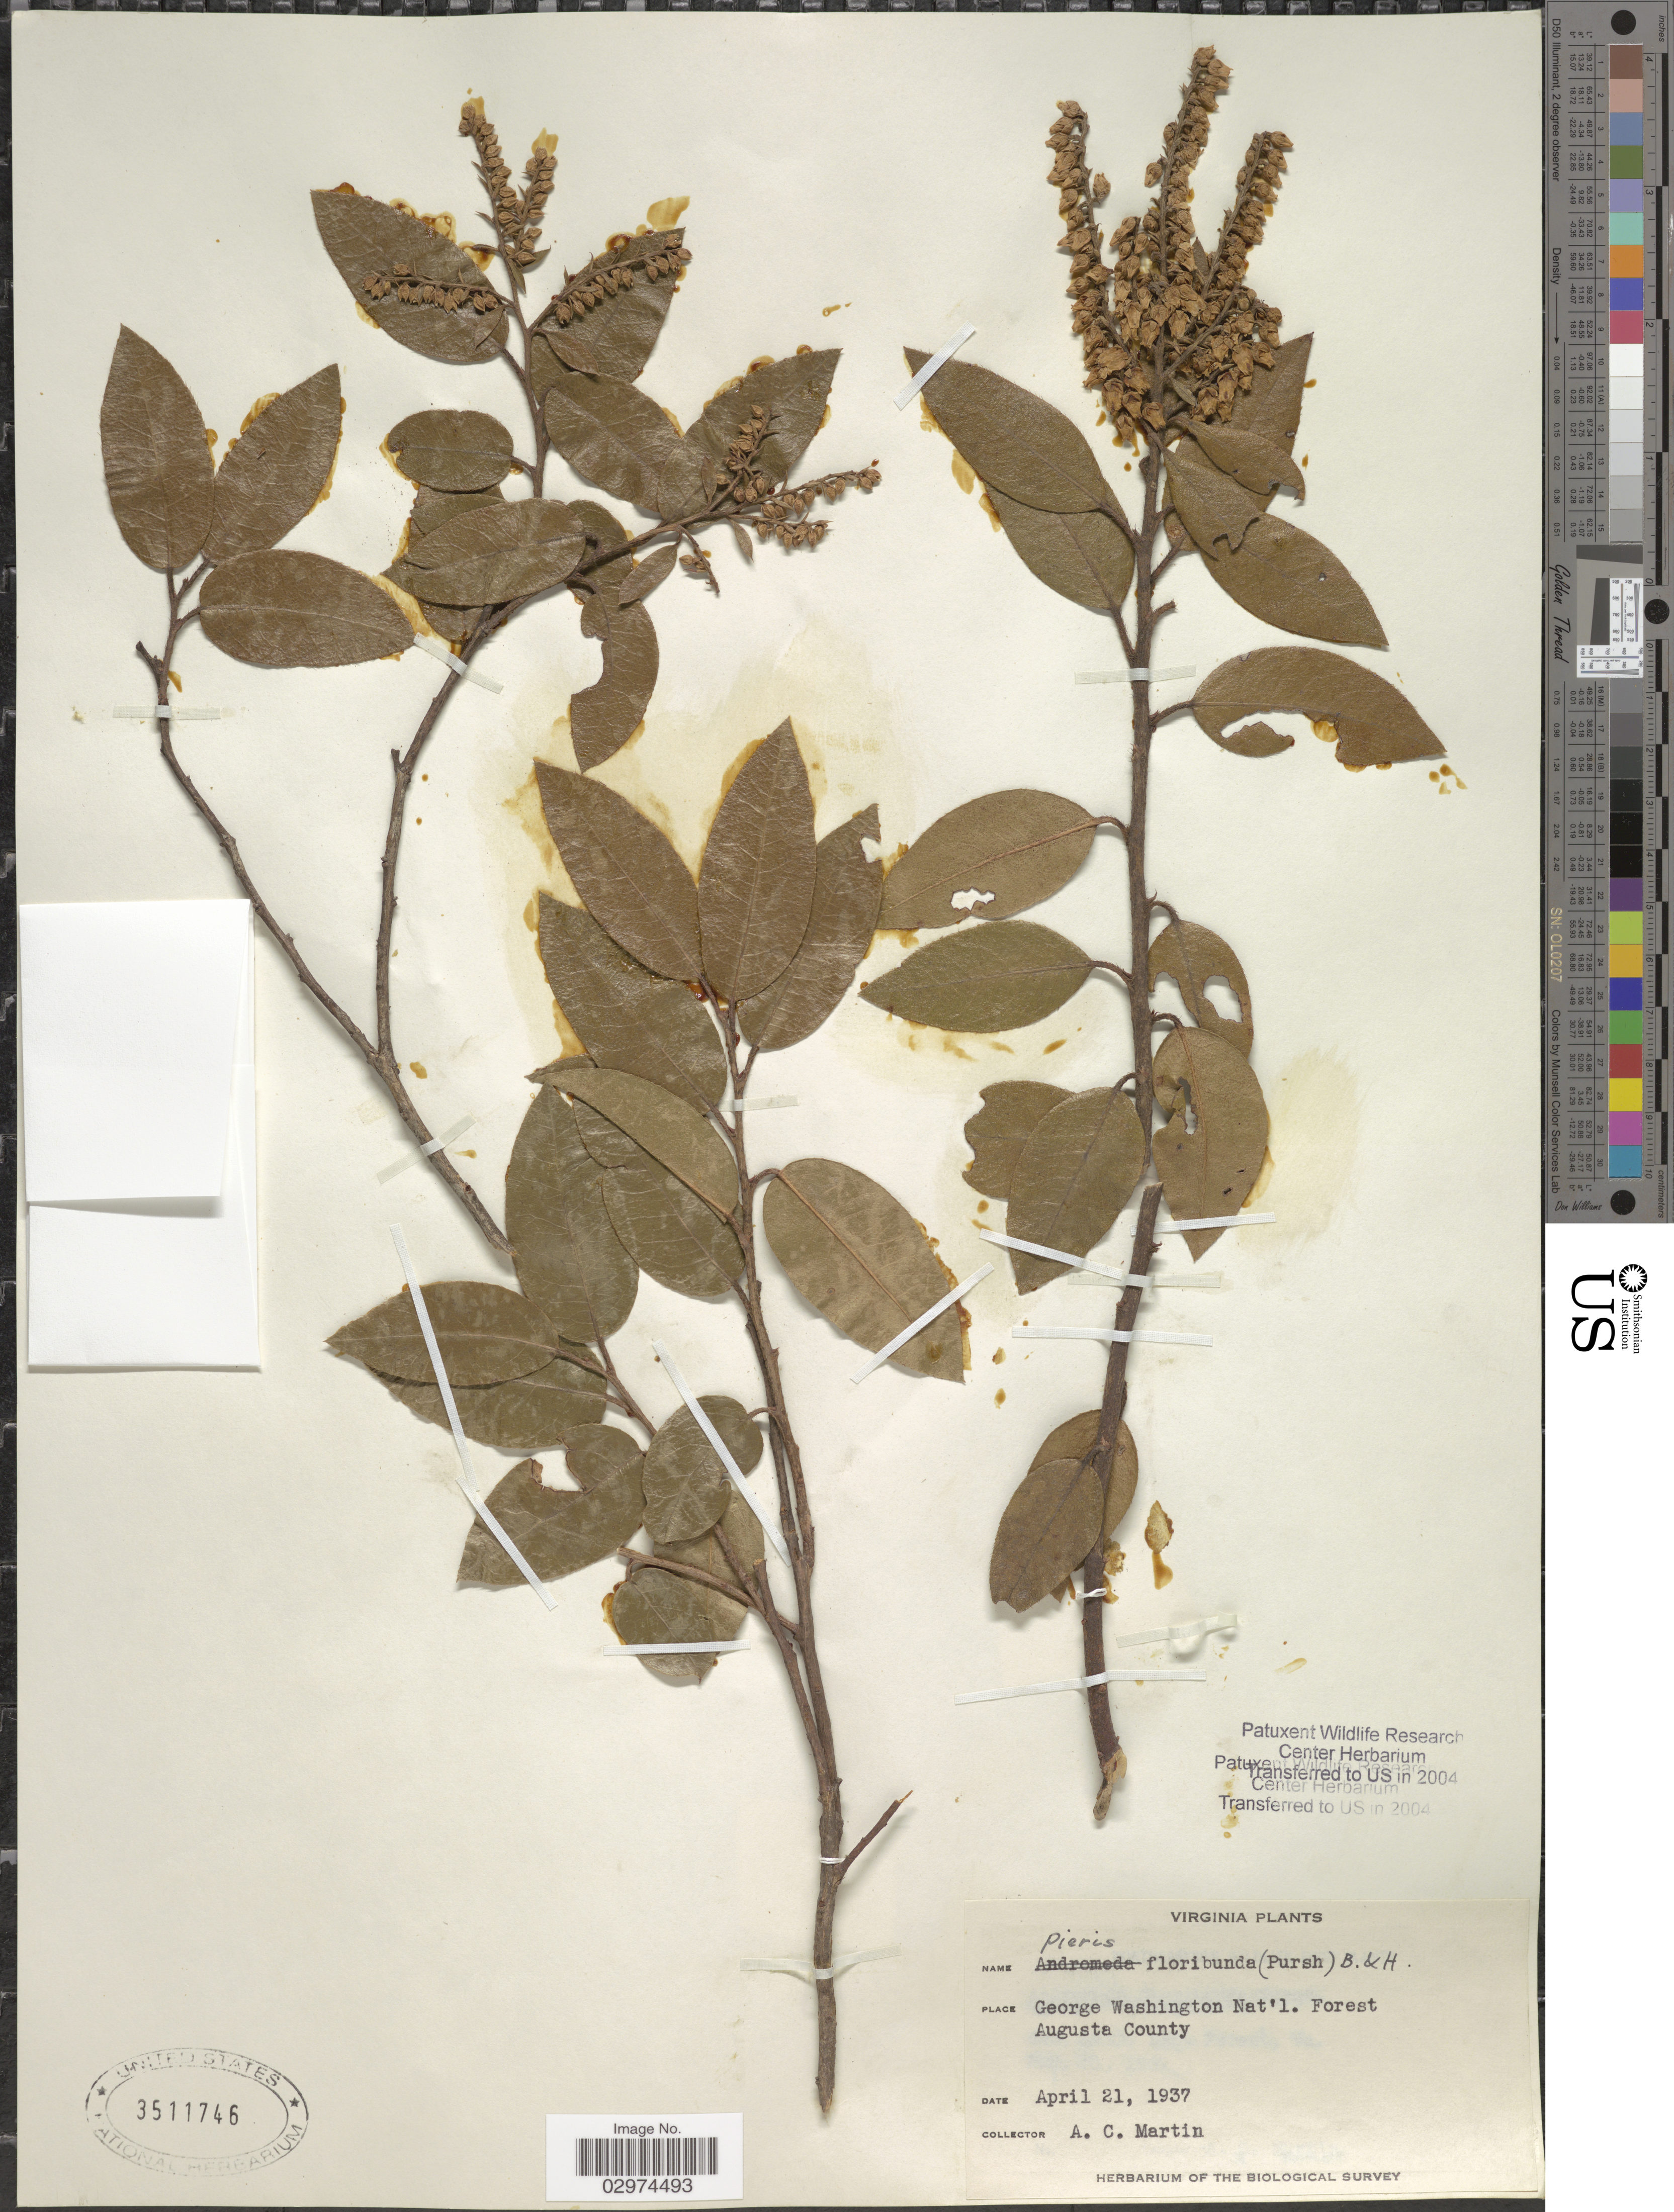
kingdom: Plantae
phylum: Tracheophyta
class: Magnoliopsida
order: Ericales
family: Ericaceae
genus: Pieris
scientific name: Pieris floribunda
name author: (Pursh) Benth. & Hook. f.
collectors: A. C. Martin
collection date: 1937-04-21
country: United States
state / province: Virginia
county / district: Augusta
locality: George Washington Nat'l Forest, Augusta County.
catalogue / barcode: US 3511746